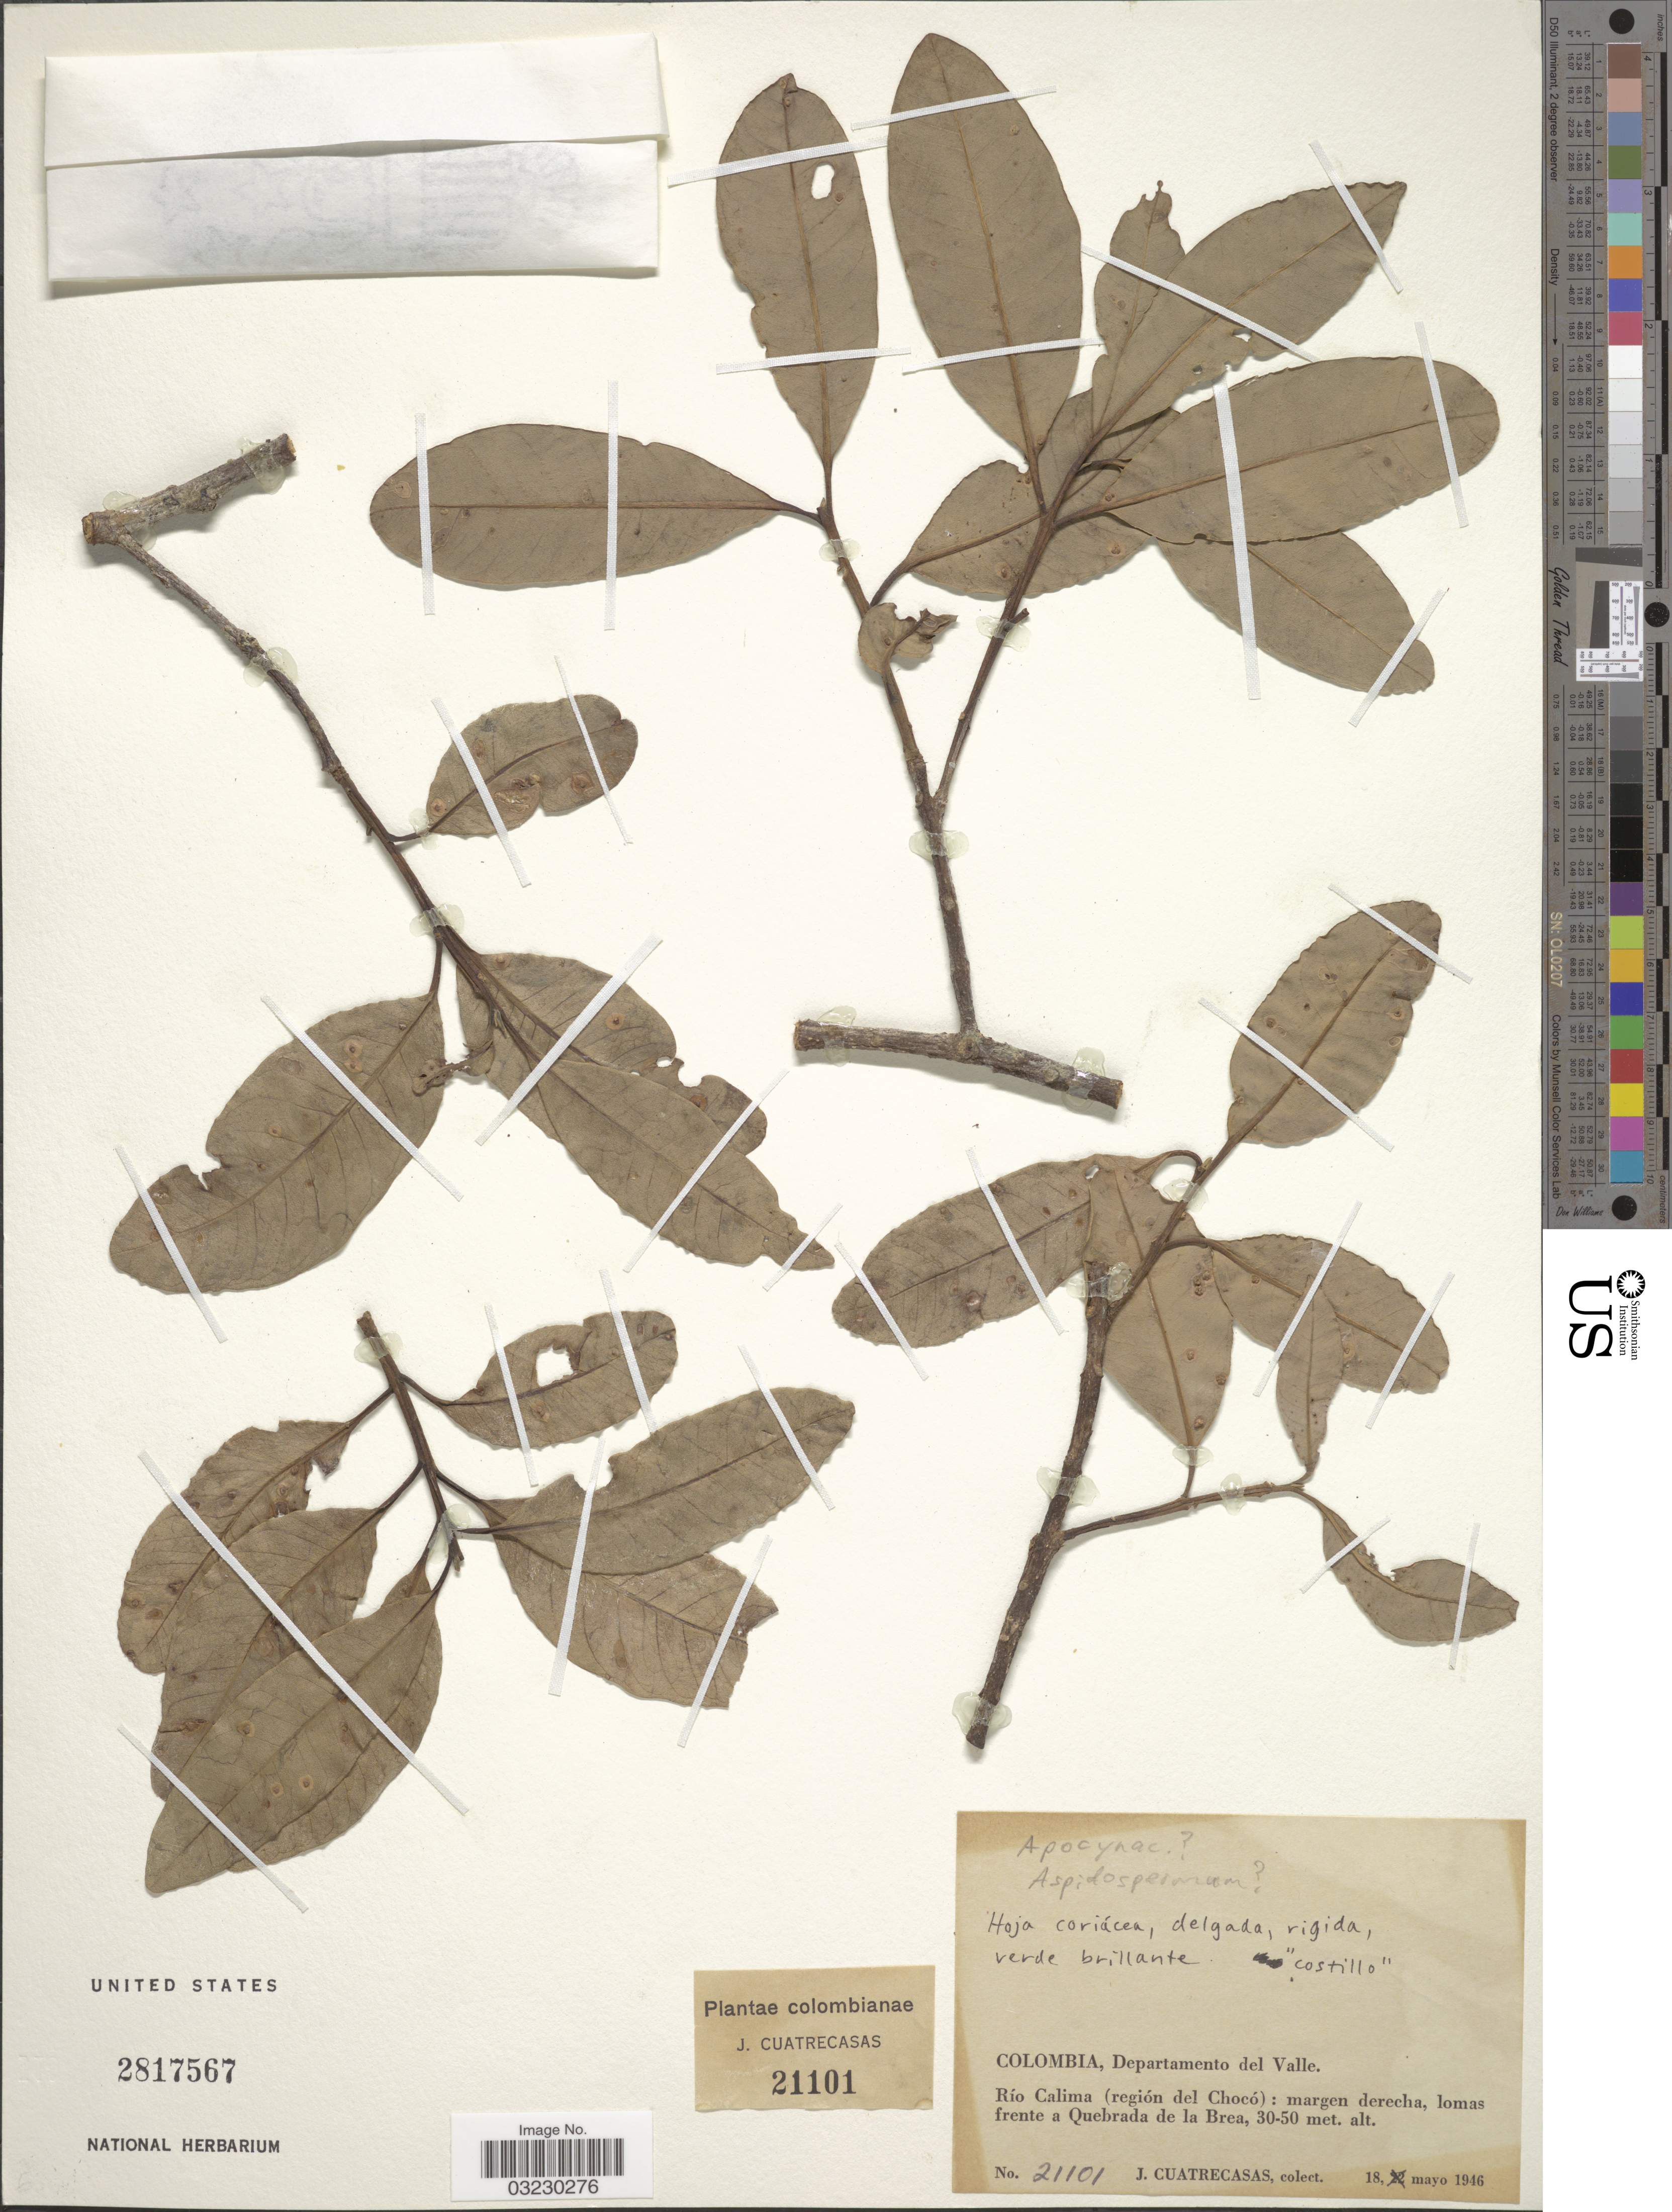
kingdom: Plantae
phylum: Tracheophyta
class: Magnoliopsida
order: Gentianales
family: Apocynaceae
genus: Aspidosperma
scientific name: Aspidosperma sp.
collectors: J. Cuatrecasas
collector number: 21101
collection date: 1946-05-18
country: Colombia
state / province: Valle del Cauca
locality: Departamento del Valle. Río Calima (región del Chocó): margen derecha, lomas frente a Quebrada de la Breca.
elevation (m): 30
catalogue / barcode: US 2817567